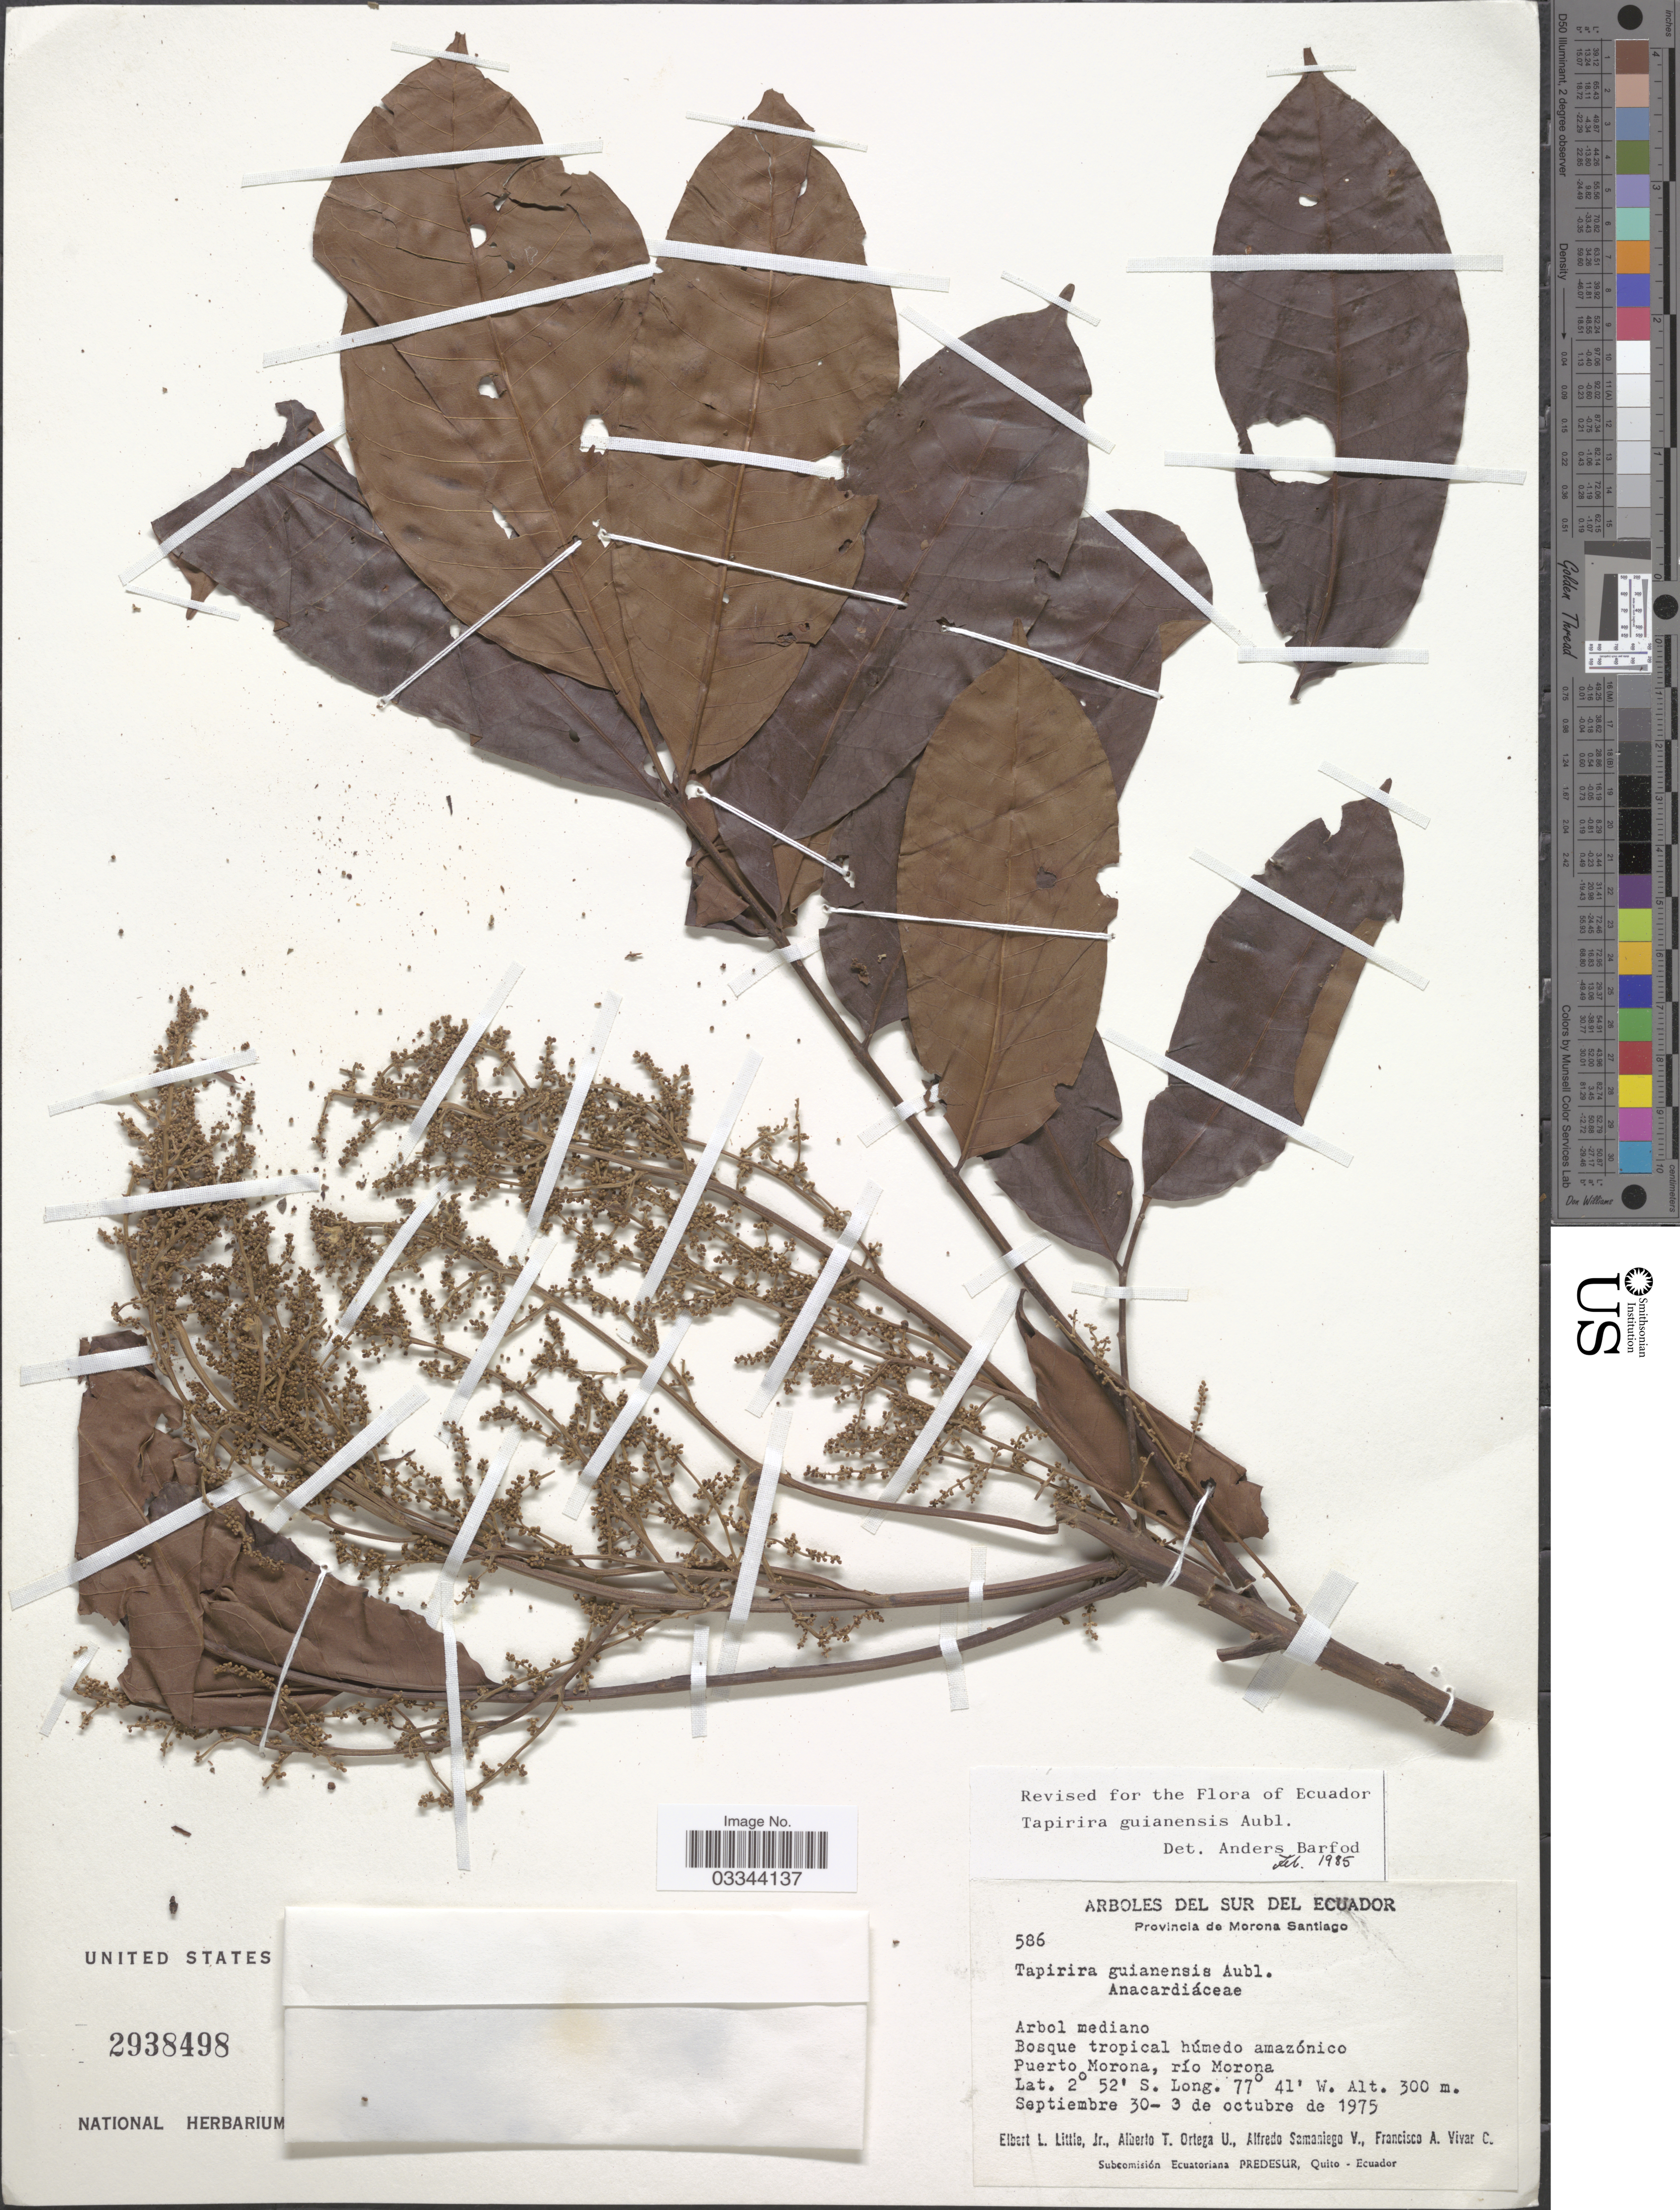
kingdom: Plantae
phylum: Tracheophyta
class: Magnoliopsida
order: Sapindales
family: Anacardiaceae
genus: Tapirira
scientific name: Tapirira guianensis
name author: Aubl.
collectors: E. L. Little, A. T. Ortega U., A. V. Samaniego & F. A. Vivar C.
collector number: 586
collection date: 1975-09-30/1975-10-03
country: Ecuador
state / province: Morona-Santiago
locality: Sur Del Ecuador. Bosque tropical húmedo amazónico Puerto Morona, río Morona.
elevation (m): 300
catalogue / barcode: US 2938498